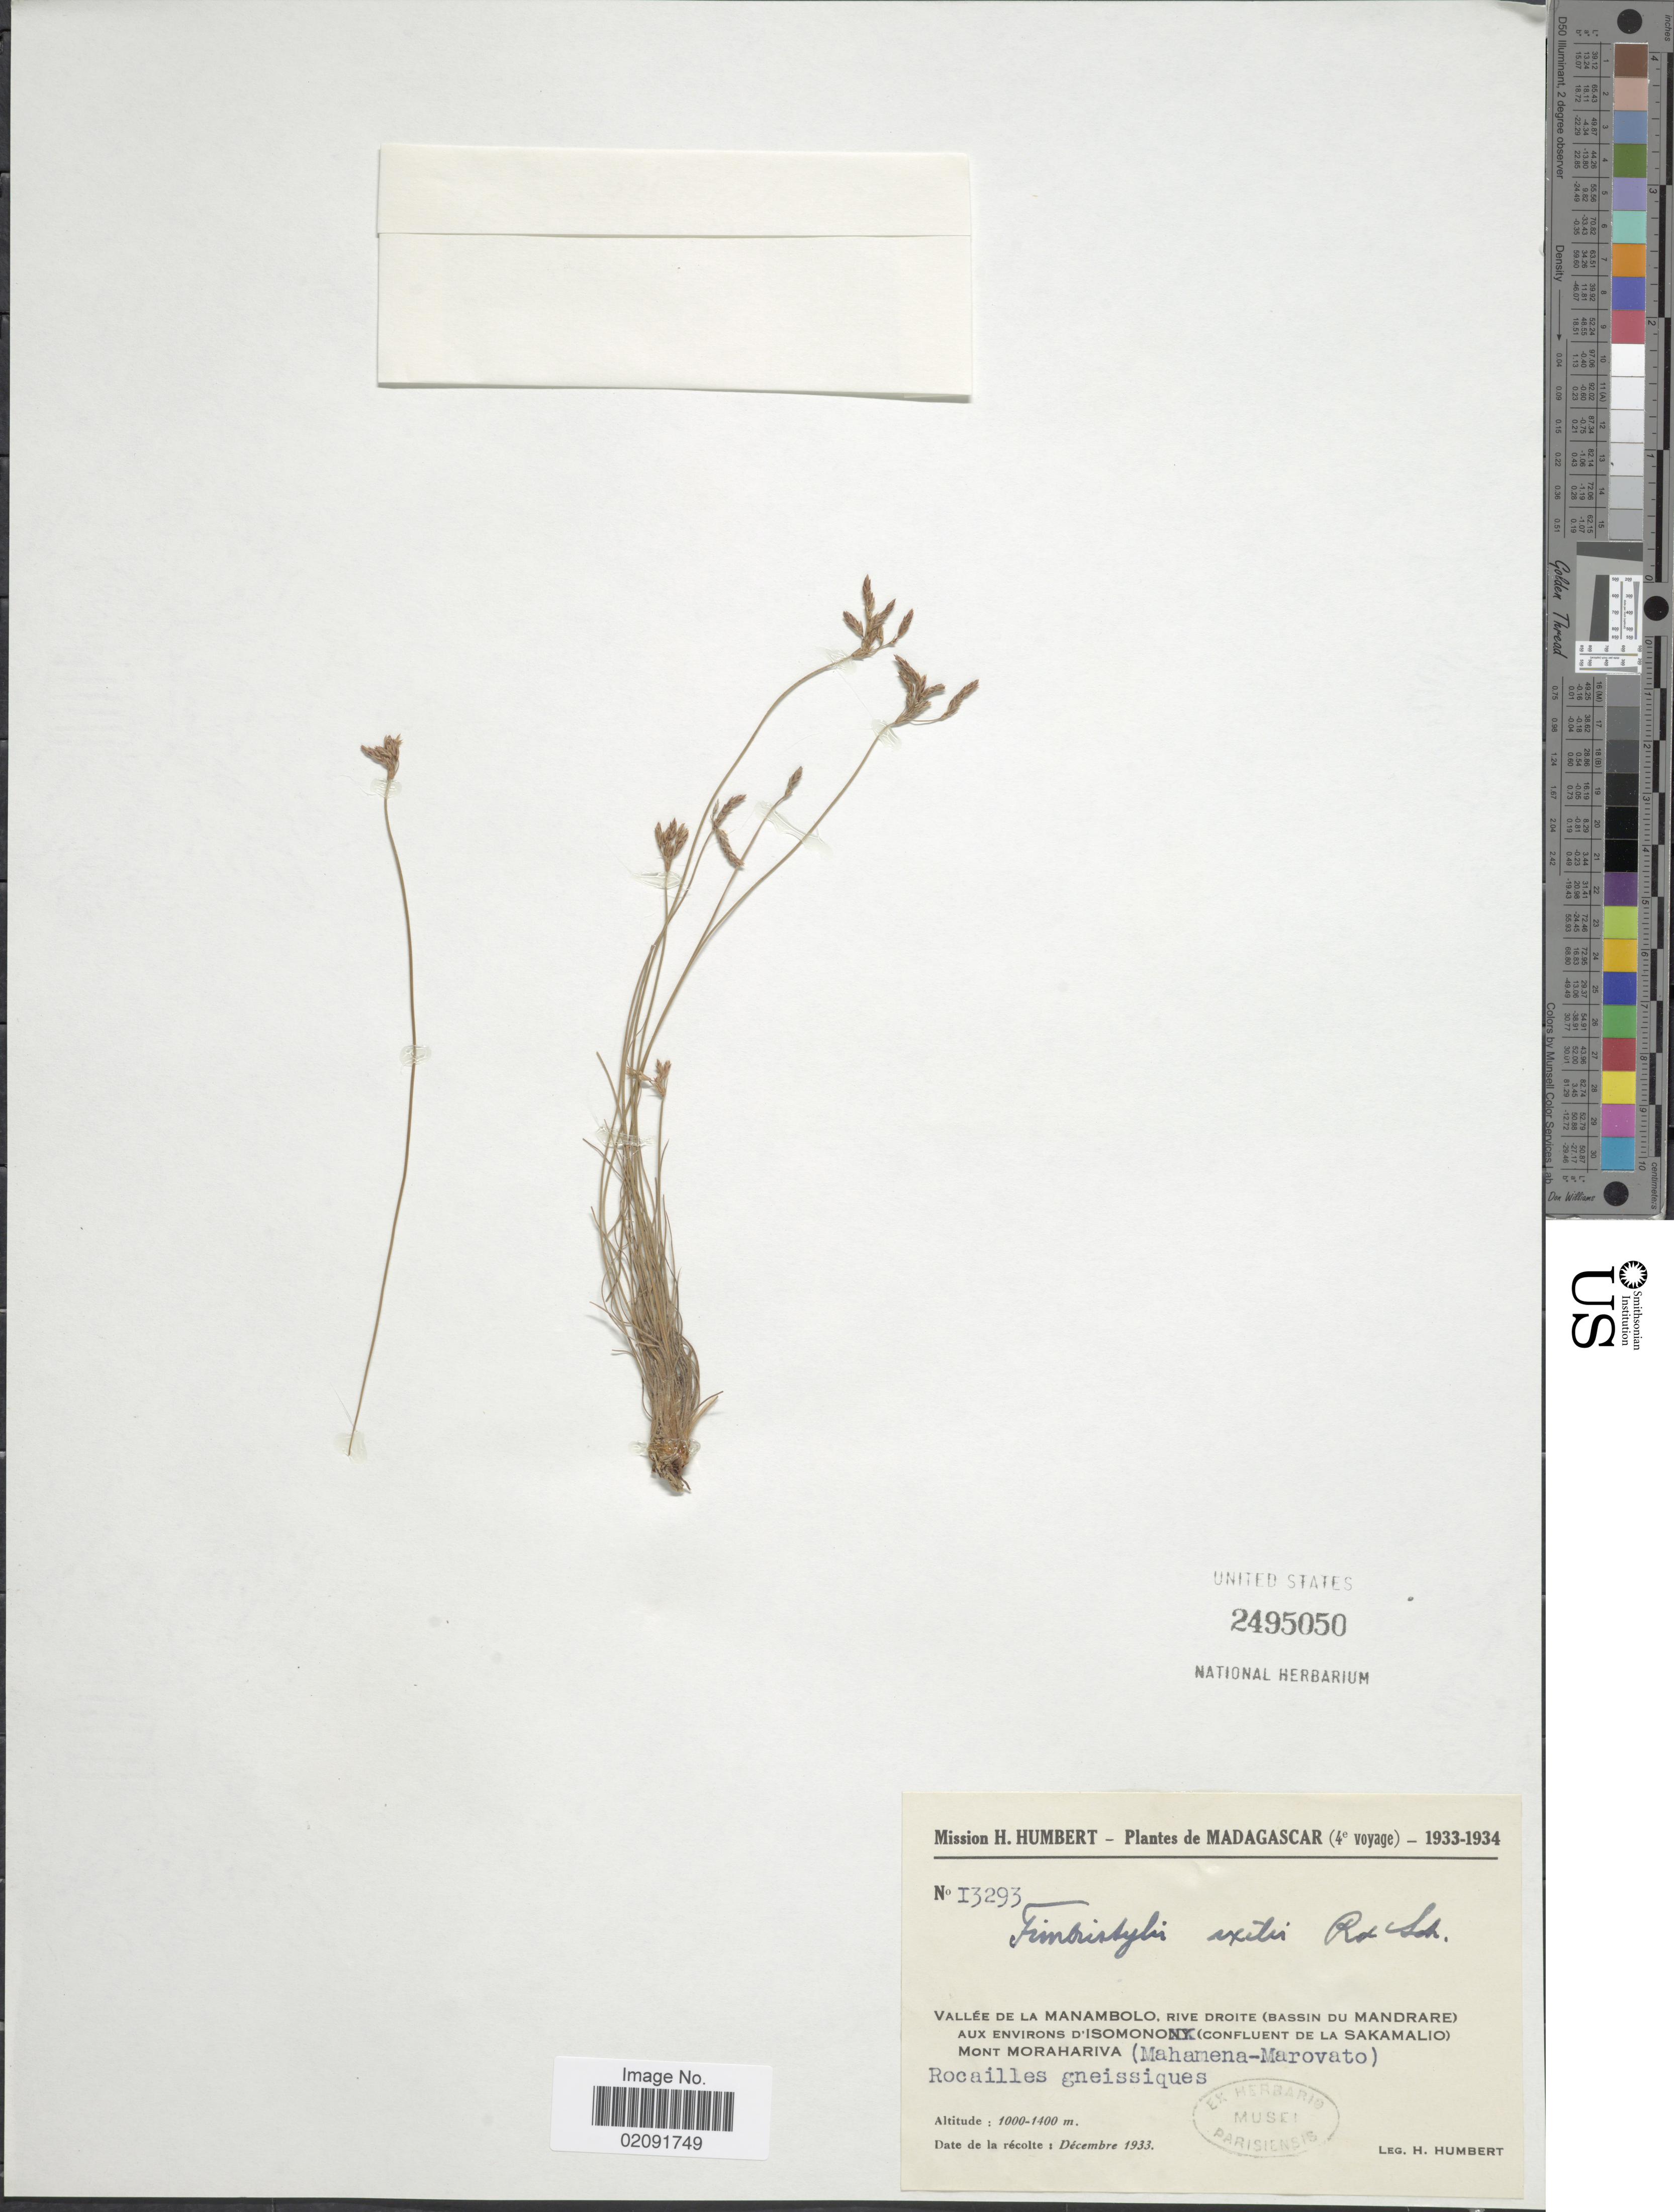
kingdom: Plantae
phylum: Tracheophyta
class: Liliopsida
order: Poales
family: Cyperaceae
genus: Bulbostylis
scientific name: Bulbostylis hispidula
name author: (Vahl) R.W. Haines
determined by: Strong, Mark T., (BOT), Smithsonian Institution - National Museum of Natural History (UNITED STATES)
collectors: H. Humbert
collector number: I3293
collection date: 1933-12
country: Madagascar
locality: Vallée de la Manambolo, river droite (Bassin du Mandrare) aux environs d'Isomono (confluent de la Sakamalio). Mont Moraharivo (Mahamena-Marovato)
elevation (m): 1000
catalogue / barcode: US 2495050